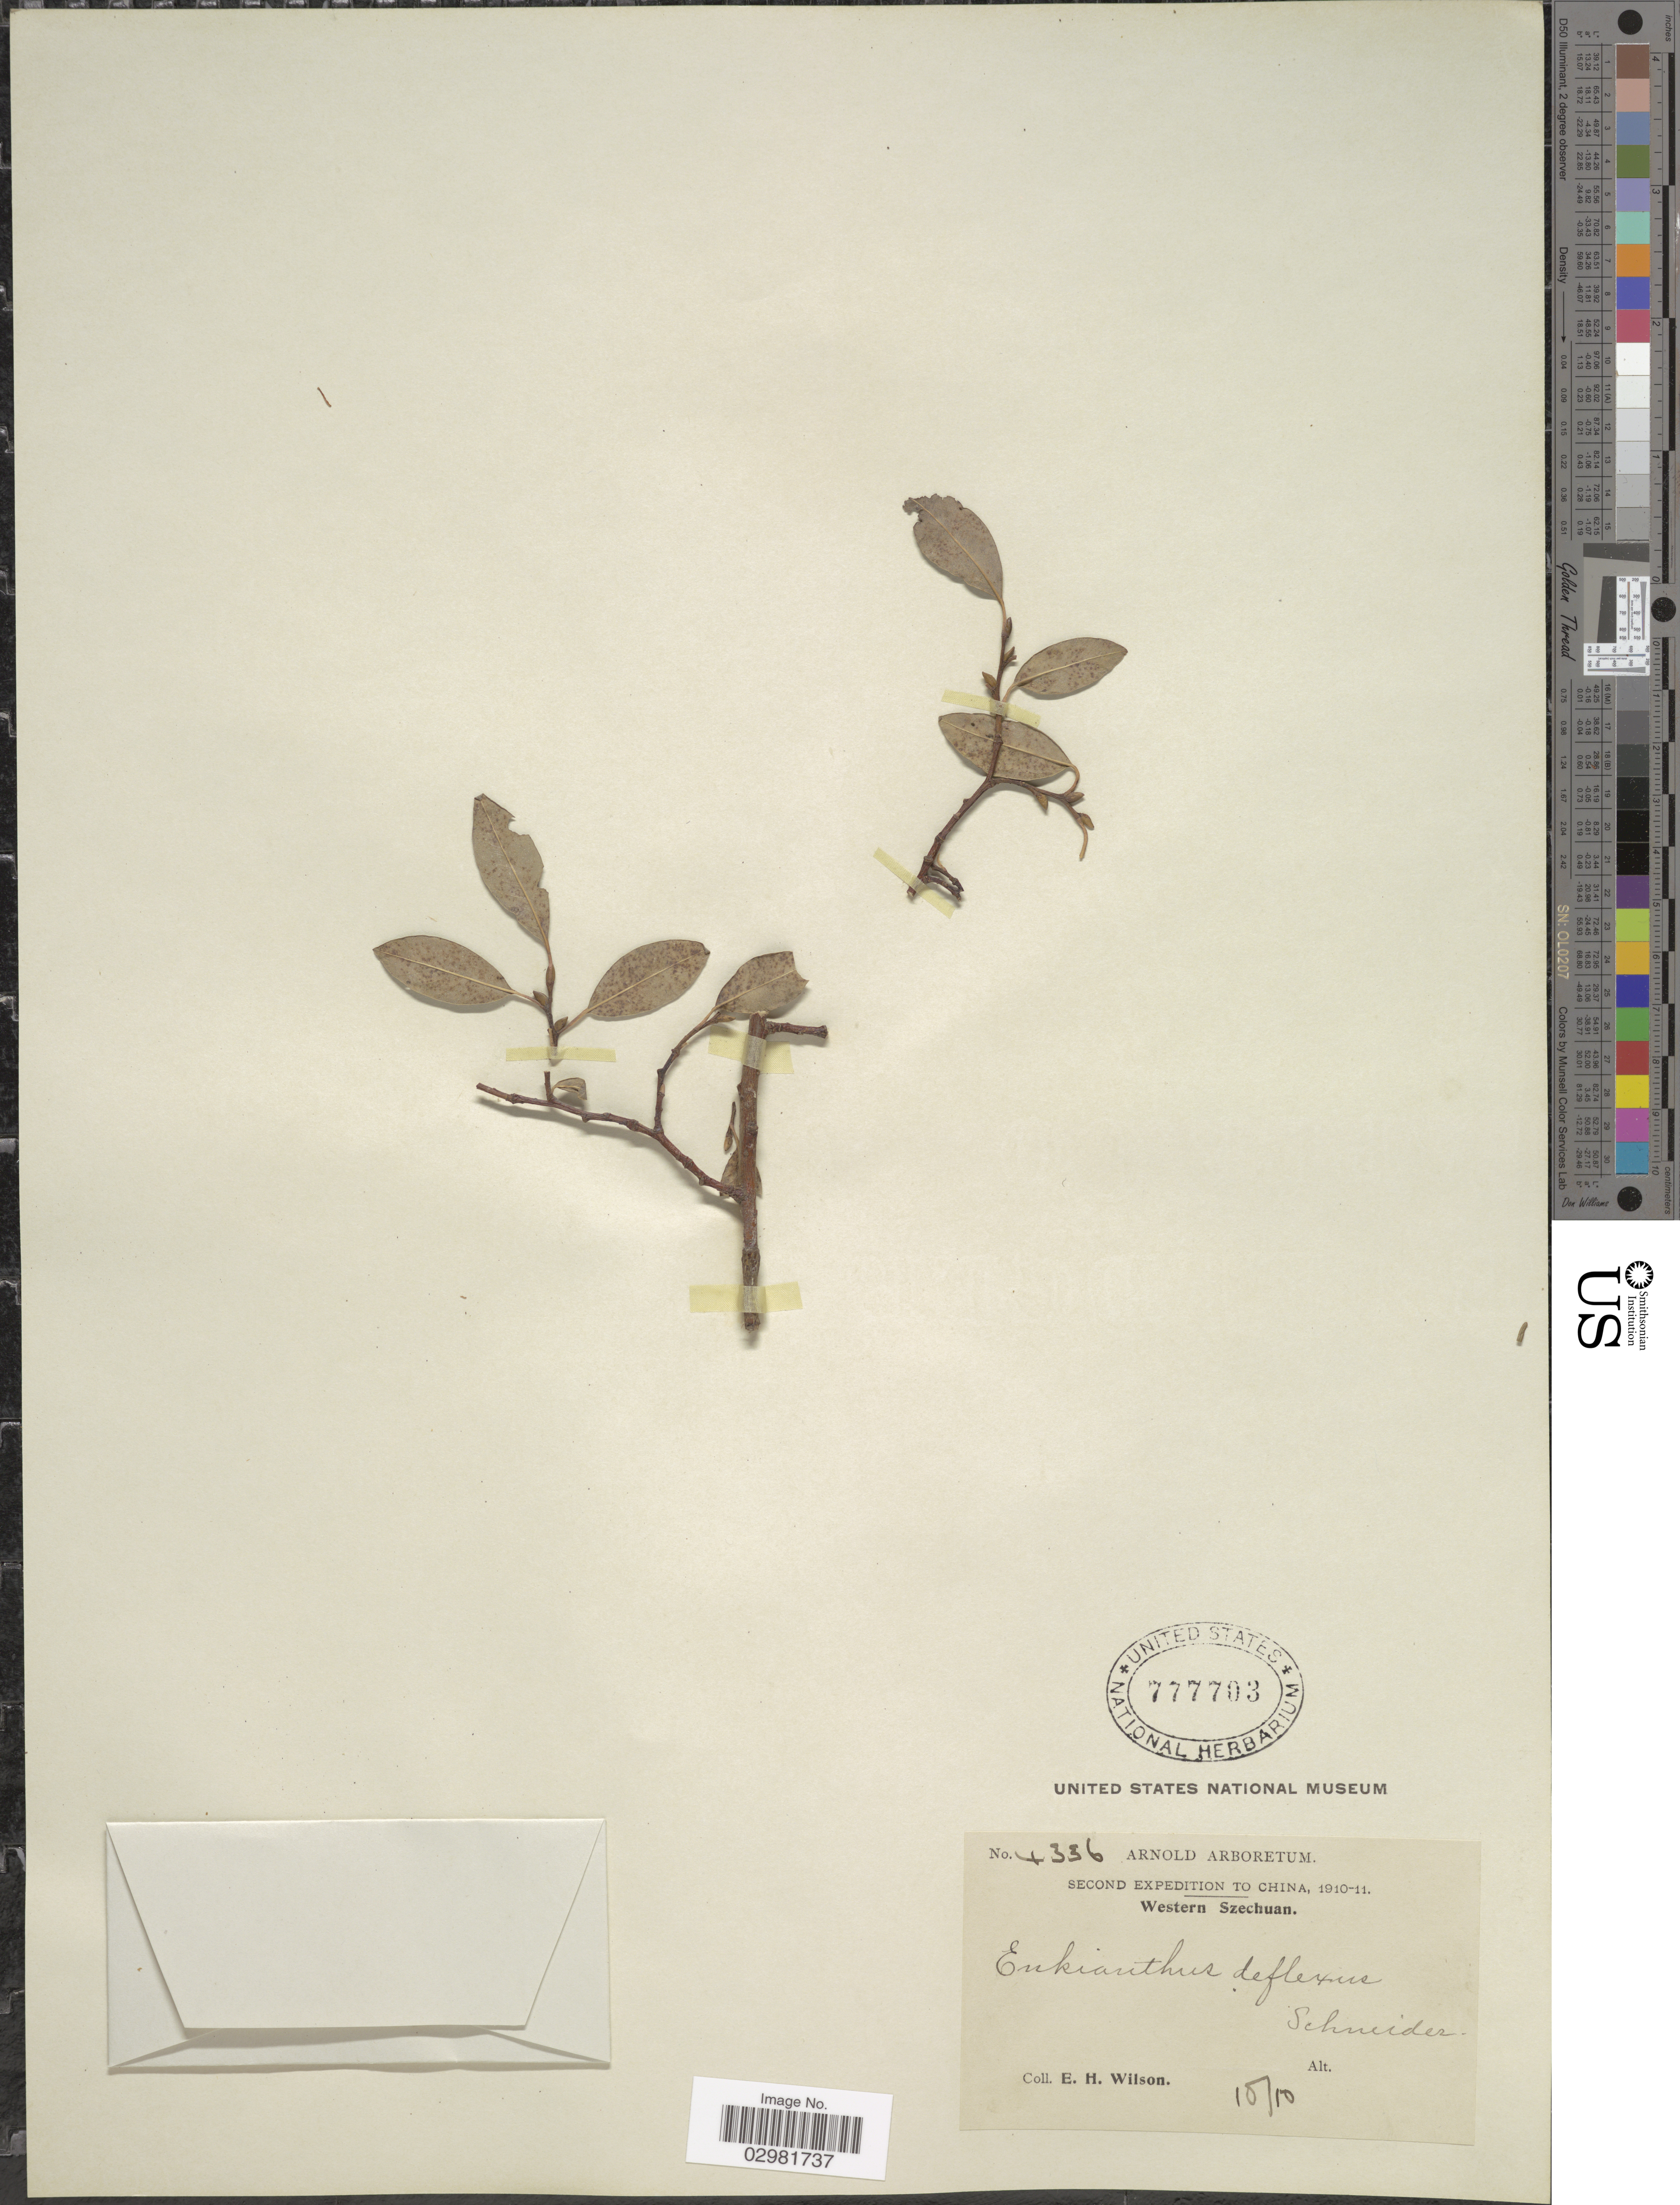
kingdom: Plantae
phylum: Tracheophyta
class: Magnoliopsida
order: Ericales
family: Ericaceae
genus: Enkianthus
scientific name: Enkianthus deflexus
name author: (Griff.) C.K. Schneid.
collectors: E. Wilson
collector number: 4336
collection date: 1910-10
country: China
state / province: Sichuan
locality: Western Szechuan.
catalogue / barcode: US 777703